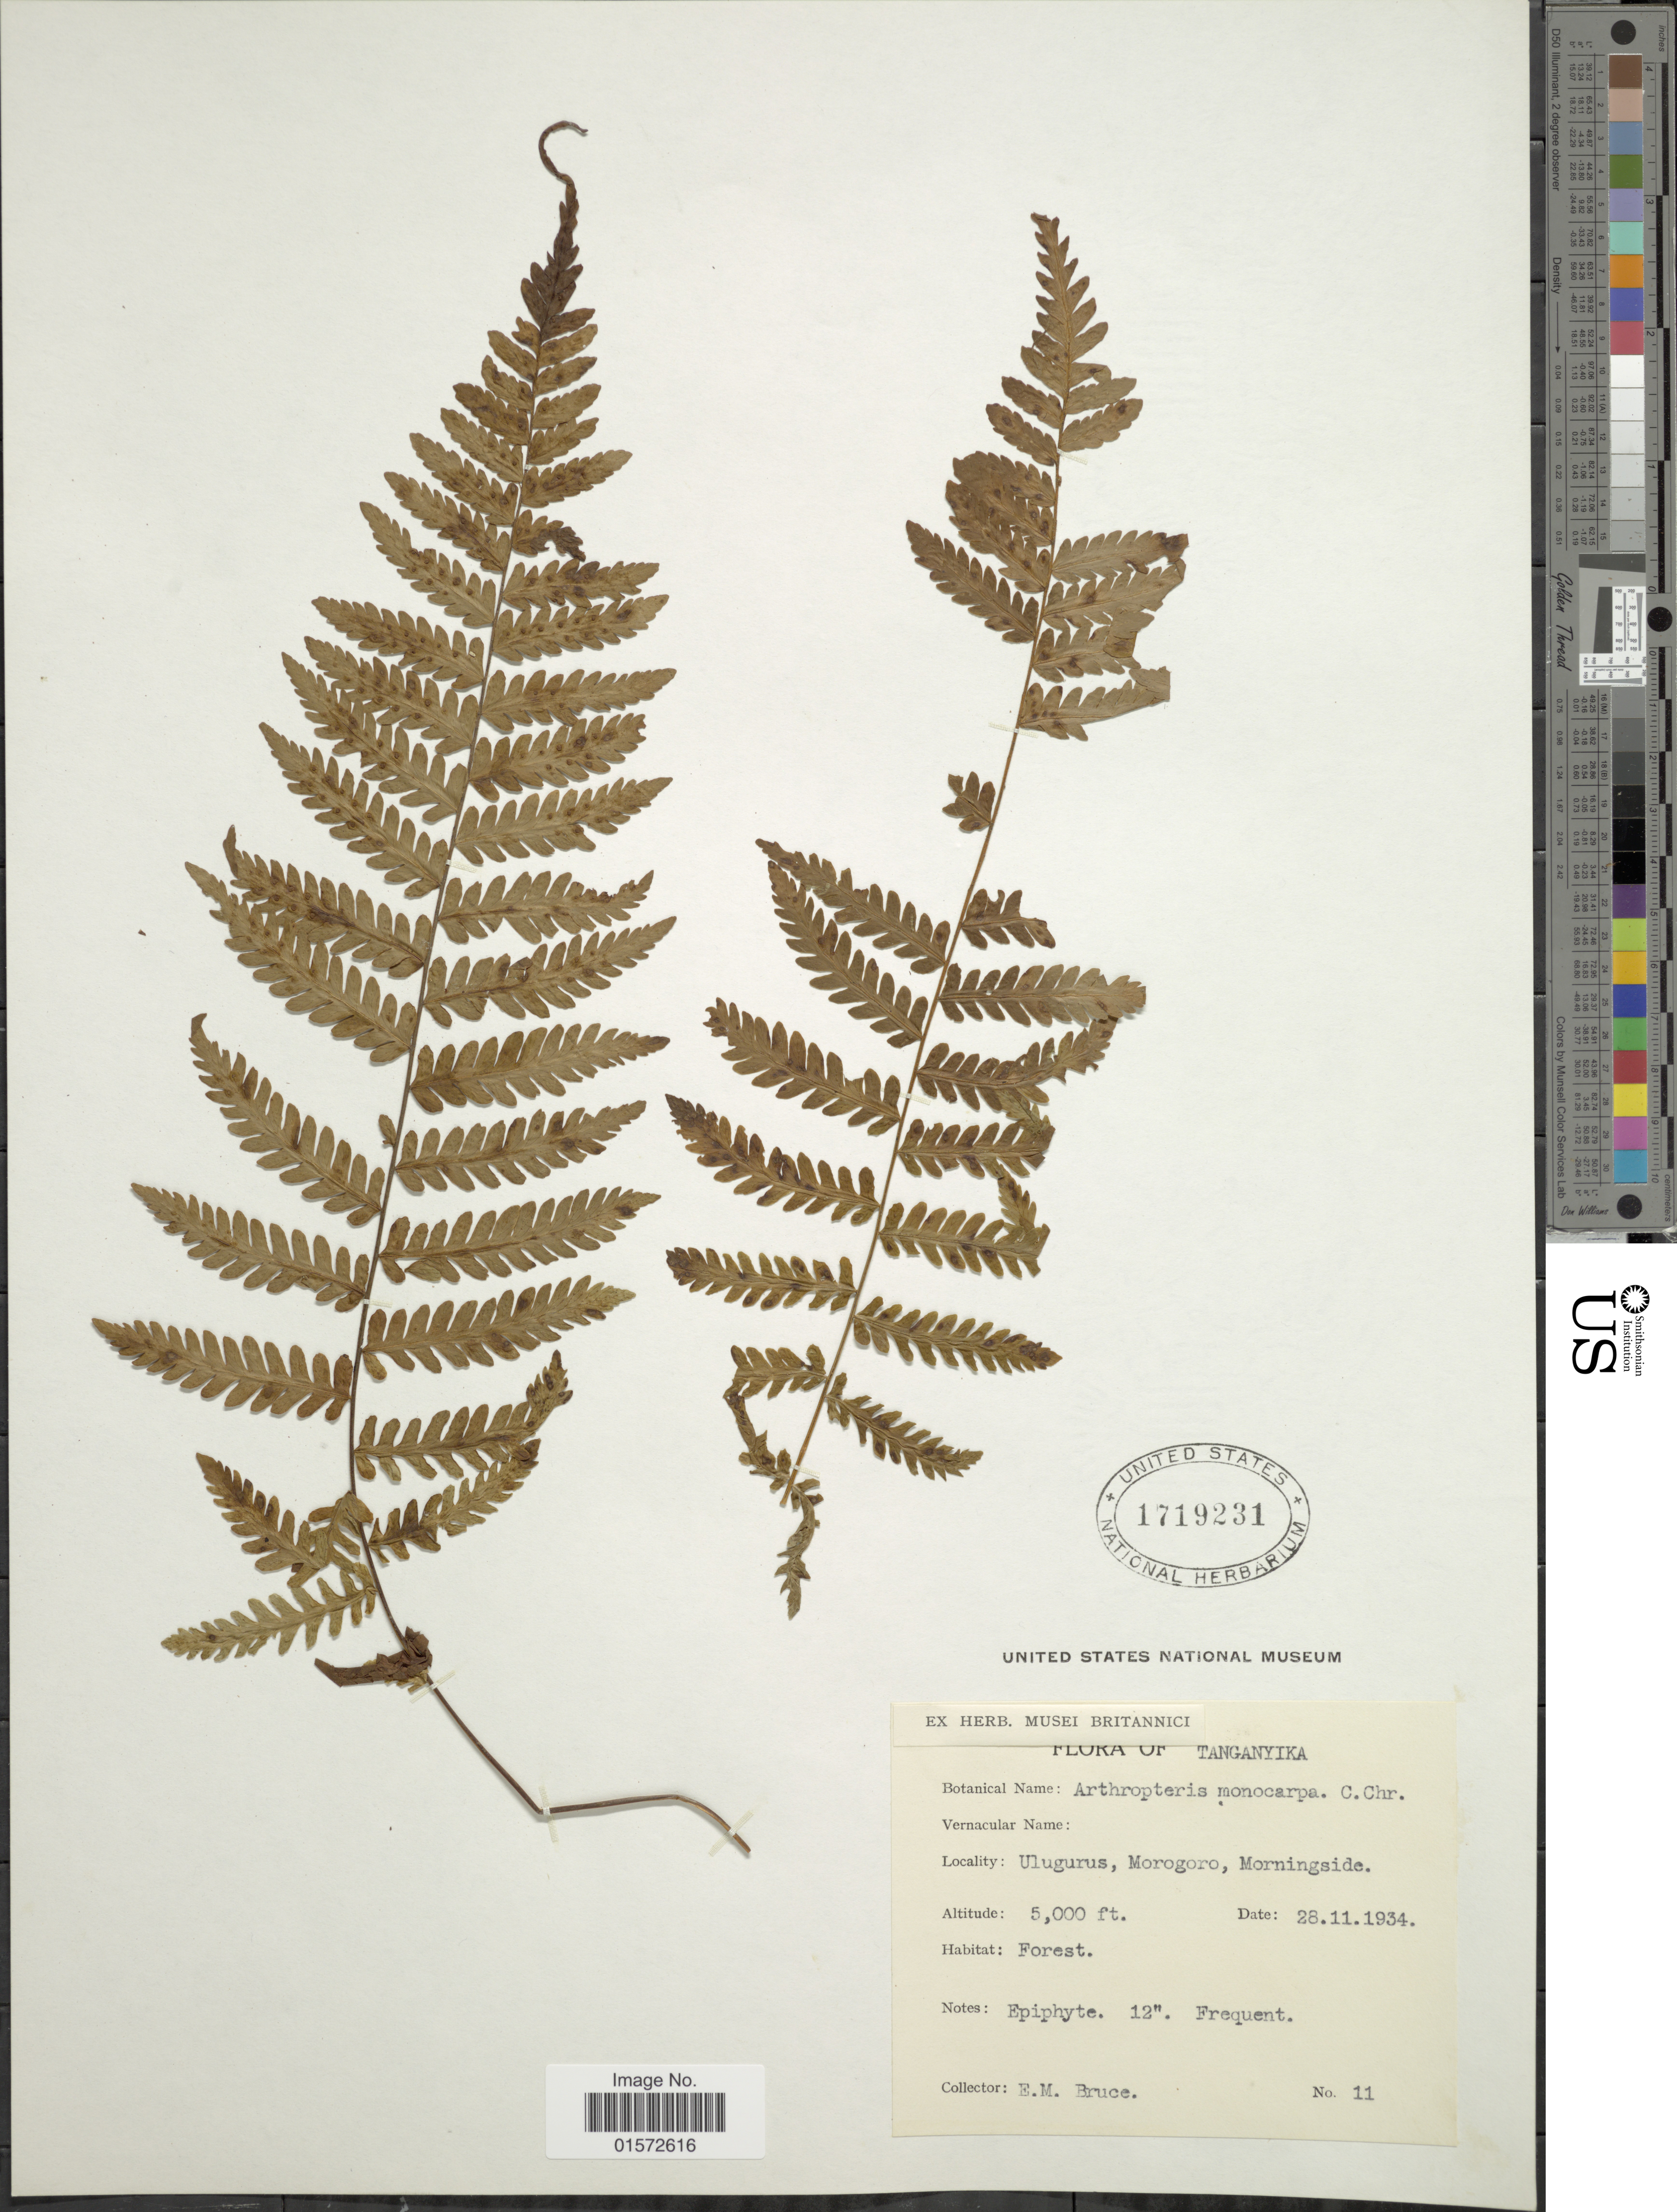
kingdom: Plantae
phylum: Tracheophyta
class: Polypodiopsida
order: Polypodiales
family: Tectariaceae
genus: Arthropteris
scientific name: Arthropteris monocarpa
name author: (Cordem.) C. Chr.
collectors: E. Bruce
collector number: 11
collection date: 1934-11-28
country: Tanzania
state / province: Morogoro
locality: Tanganyika, Ulugurus, Morogoro, Morningside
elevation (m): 1524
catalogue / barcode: US 1719231